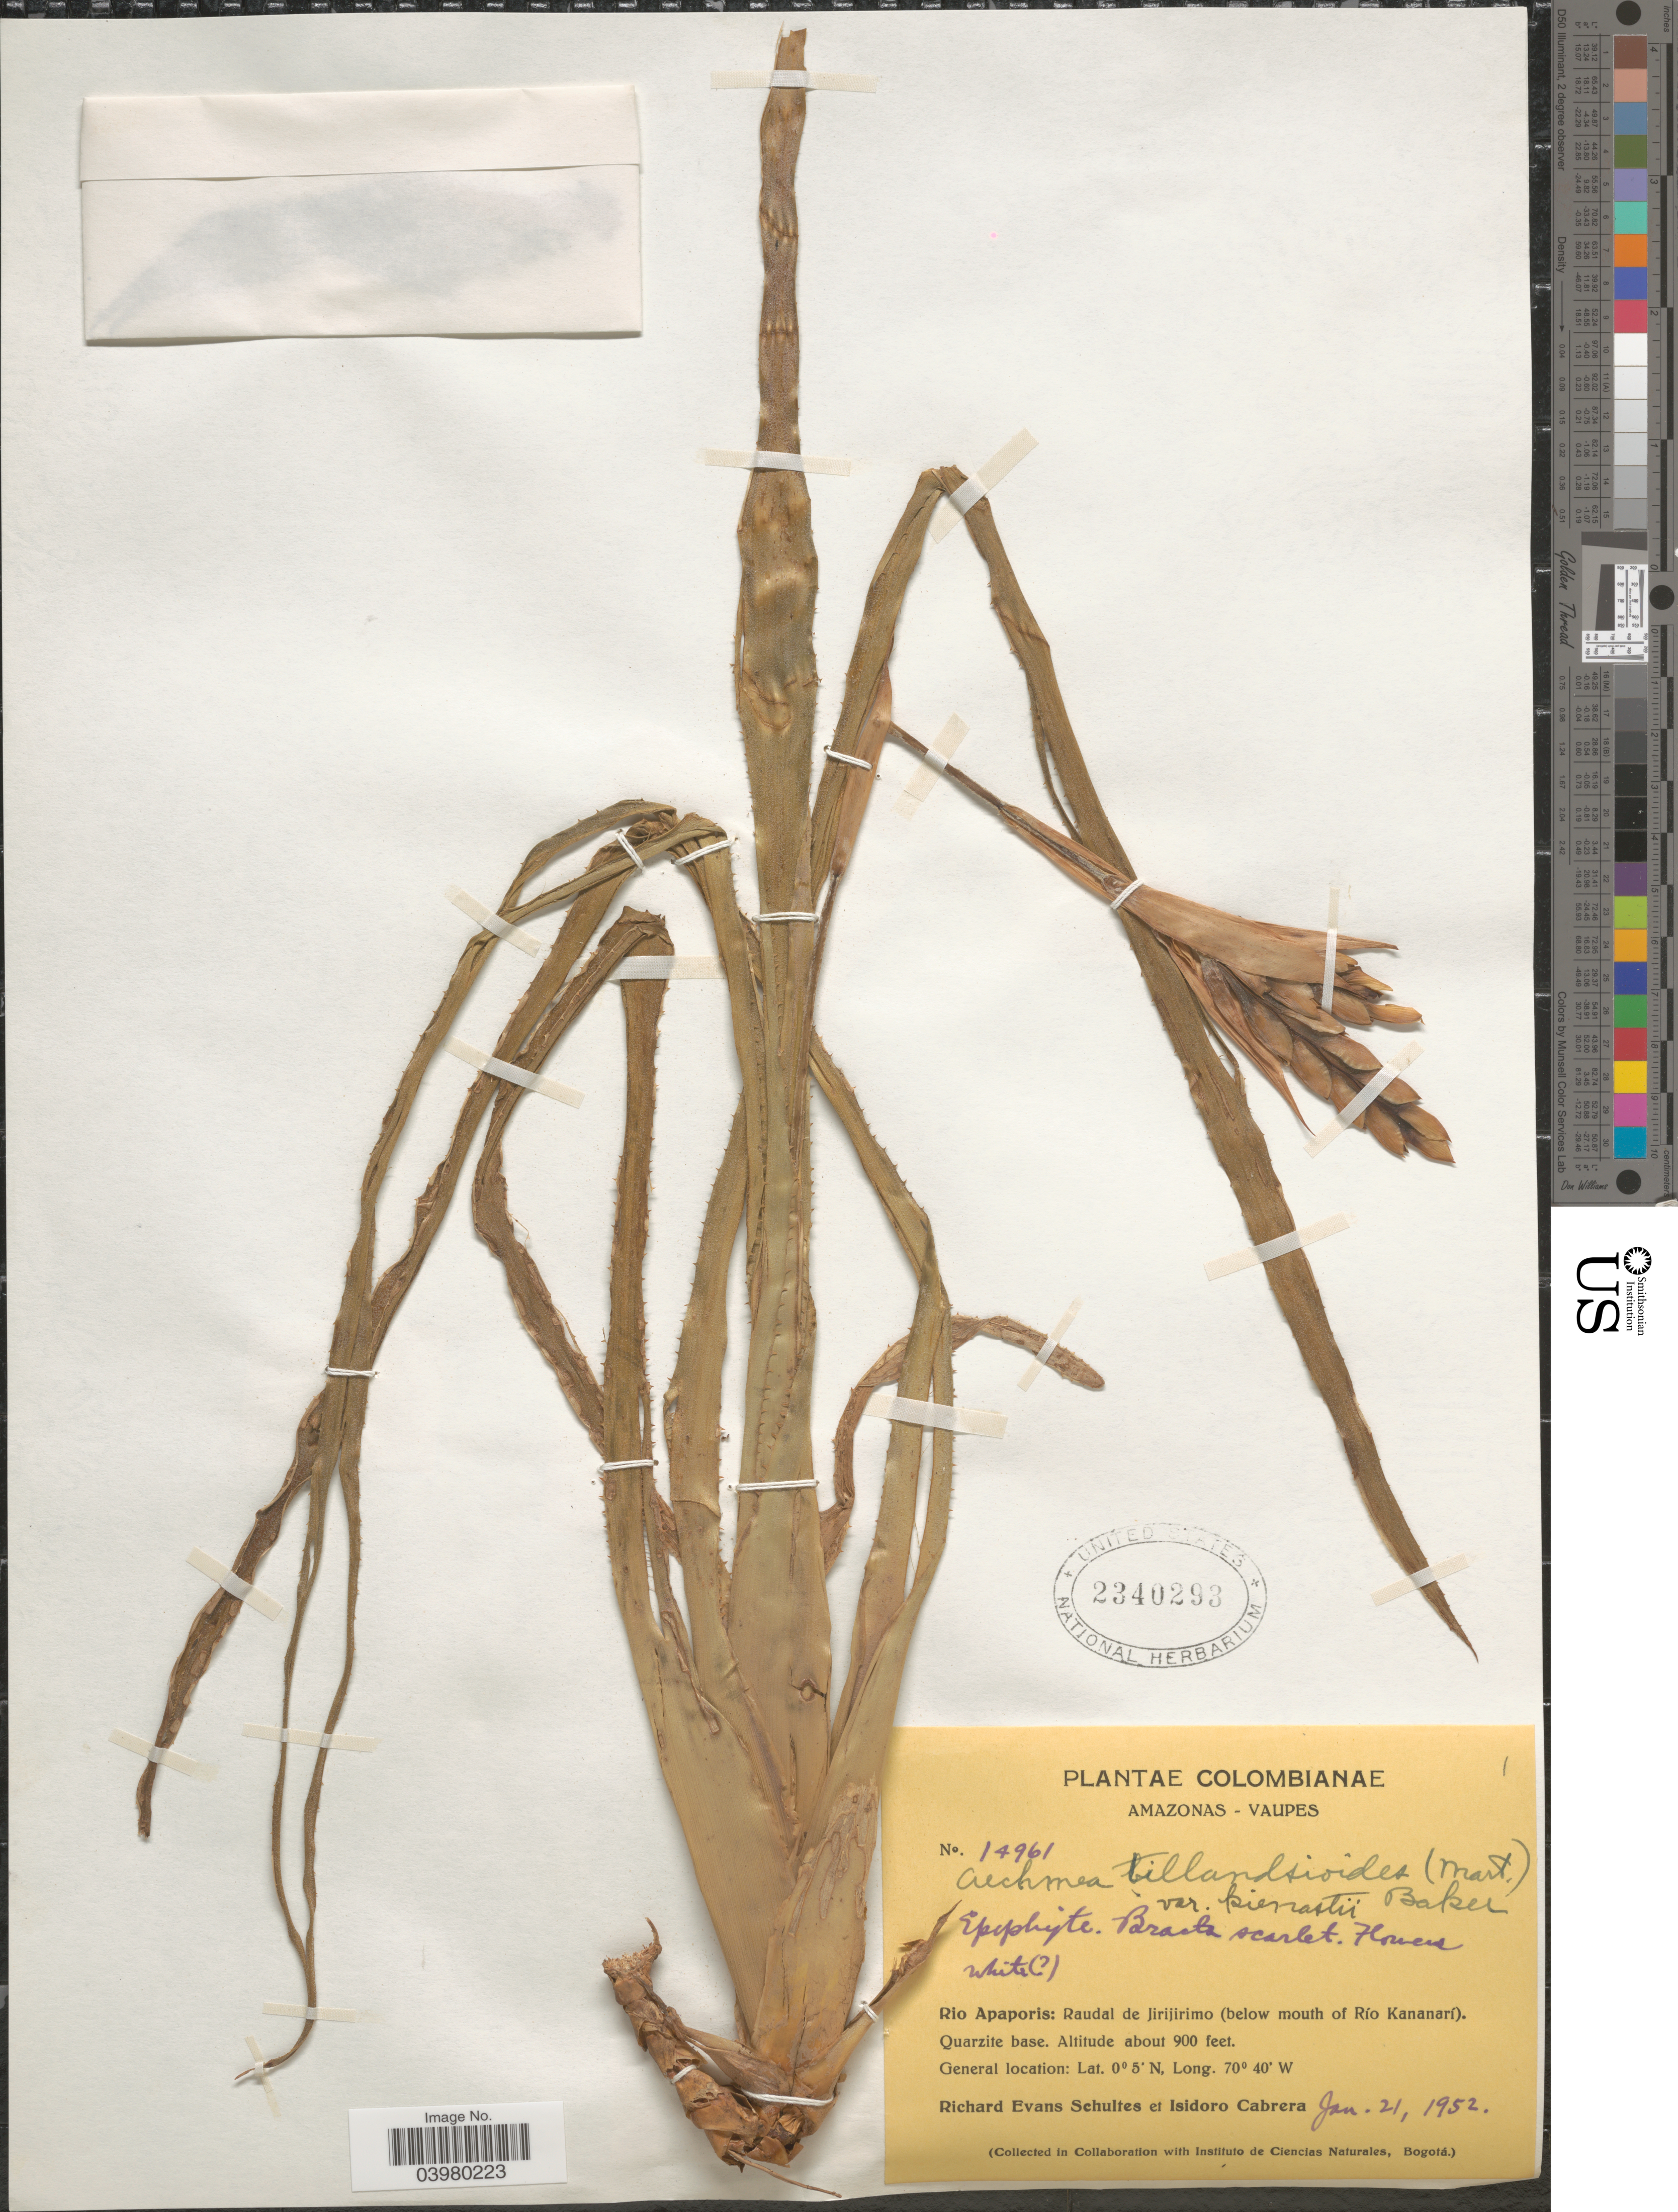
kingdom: Plantae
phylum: Tracheophyta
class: Liliopsida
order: Poales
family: Bromeliaceae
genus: Aechmea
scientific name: Aechmea tillandsioides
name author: (Mart. ex Schult. & Schult. f.) Baker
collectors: R. E. Schultes & I. Cabrera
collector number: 14961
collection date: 1952-01-21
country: Colombia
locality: Amazonas - Vaupes. Rio Apaporis: Raudal de Jirijirimo (below mouth of Río Kananarí). Quarzite base.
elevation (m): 274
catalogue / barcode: US 2340293